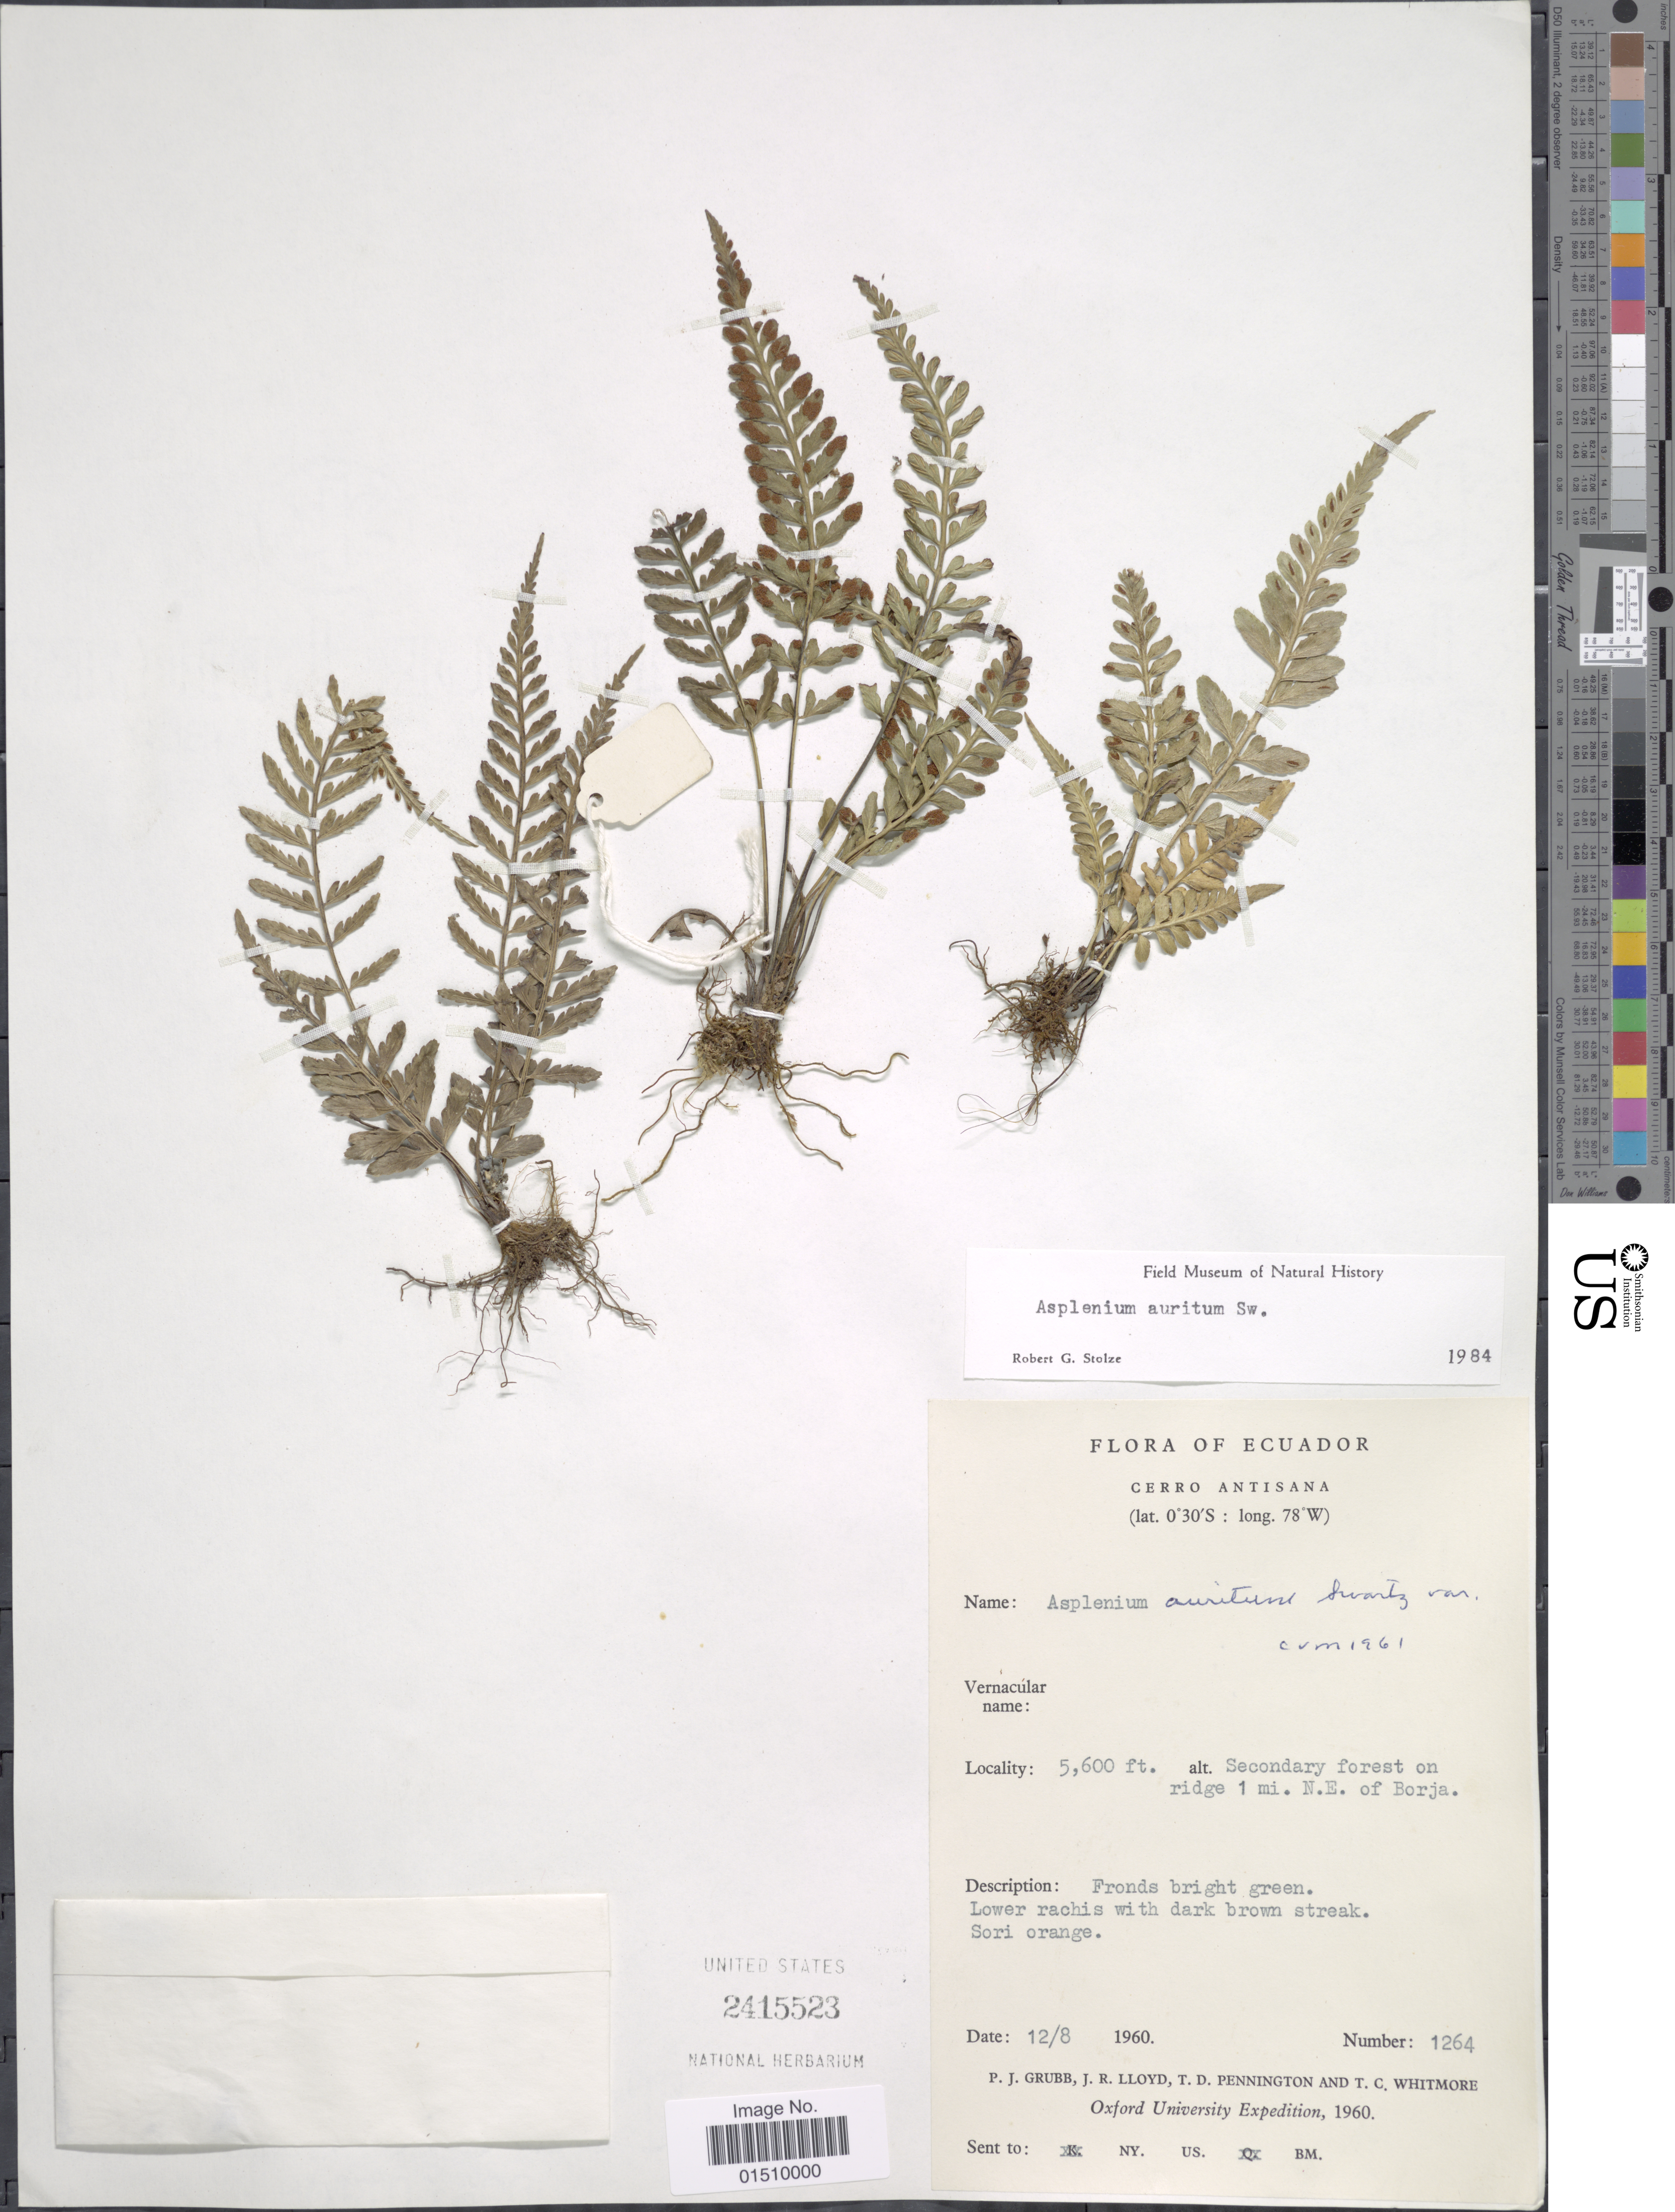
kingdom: Plantae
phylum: Tracheophyta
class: Polypodiopsida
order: Polypodiales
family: Aspleniaceae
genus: Asplenium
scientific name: Asplenium auritum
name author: Sw.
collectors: P. J. Grubb, J. R. Lloyd, T. D. Pennington & T. C. Whitmore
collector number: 1264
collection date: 1960-08-12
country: Ecuador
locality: Ecuador, Cerro Antisana, Secondry forest on ridge 1 mi. N.E. of Borja.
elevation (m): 1707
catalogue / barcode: US 2415523